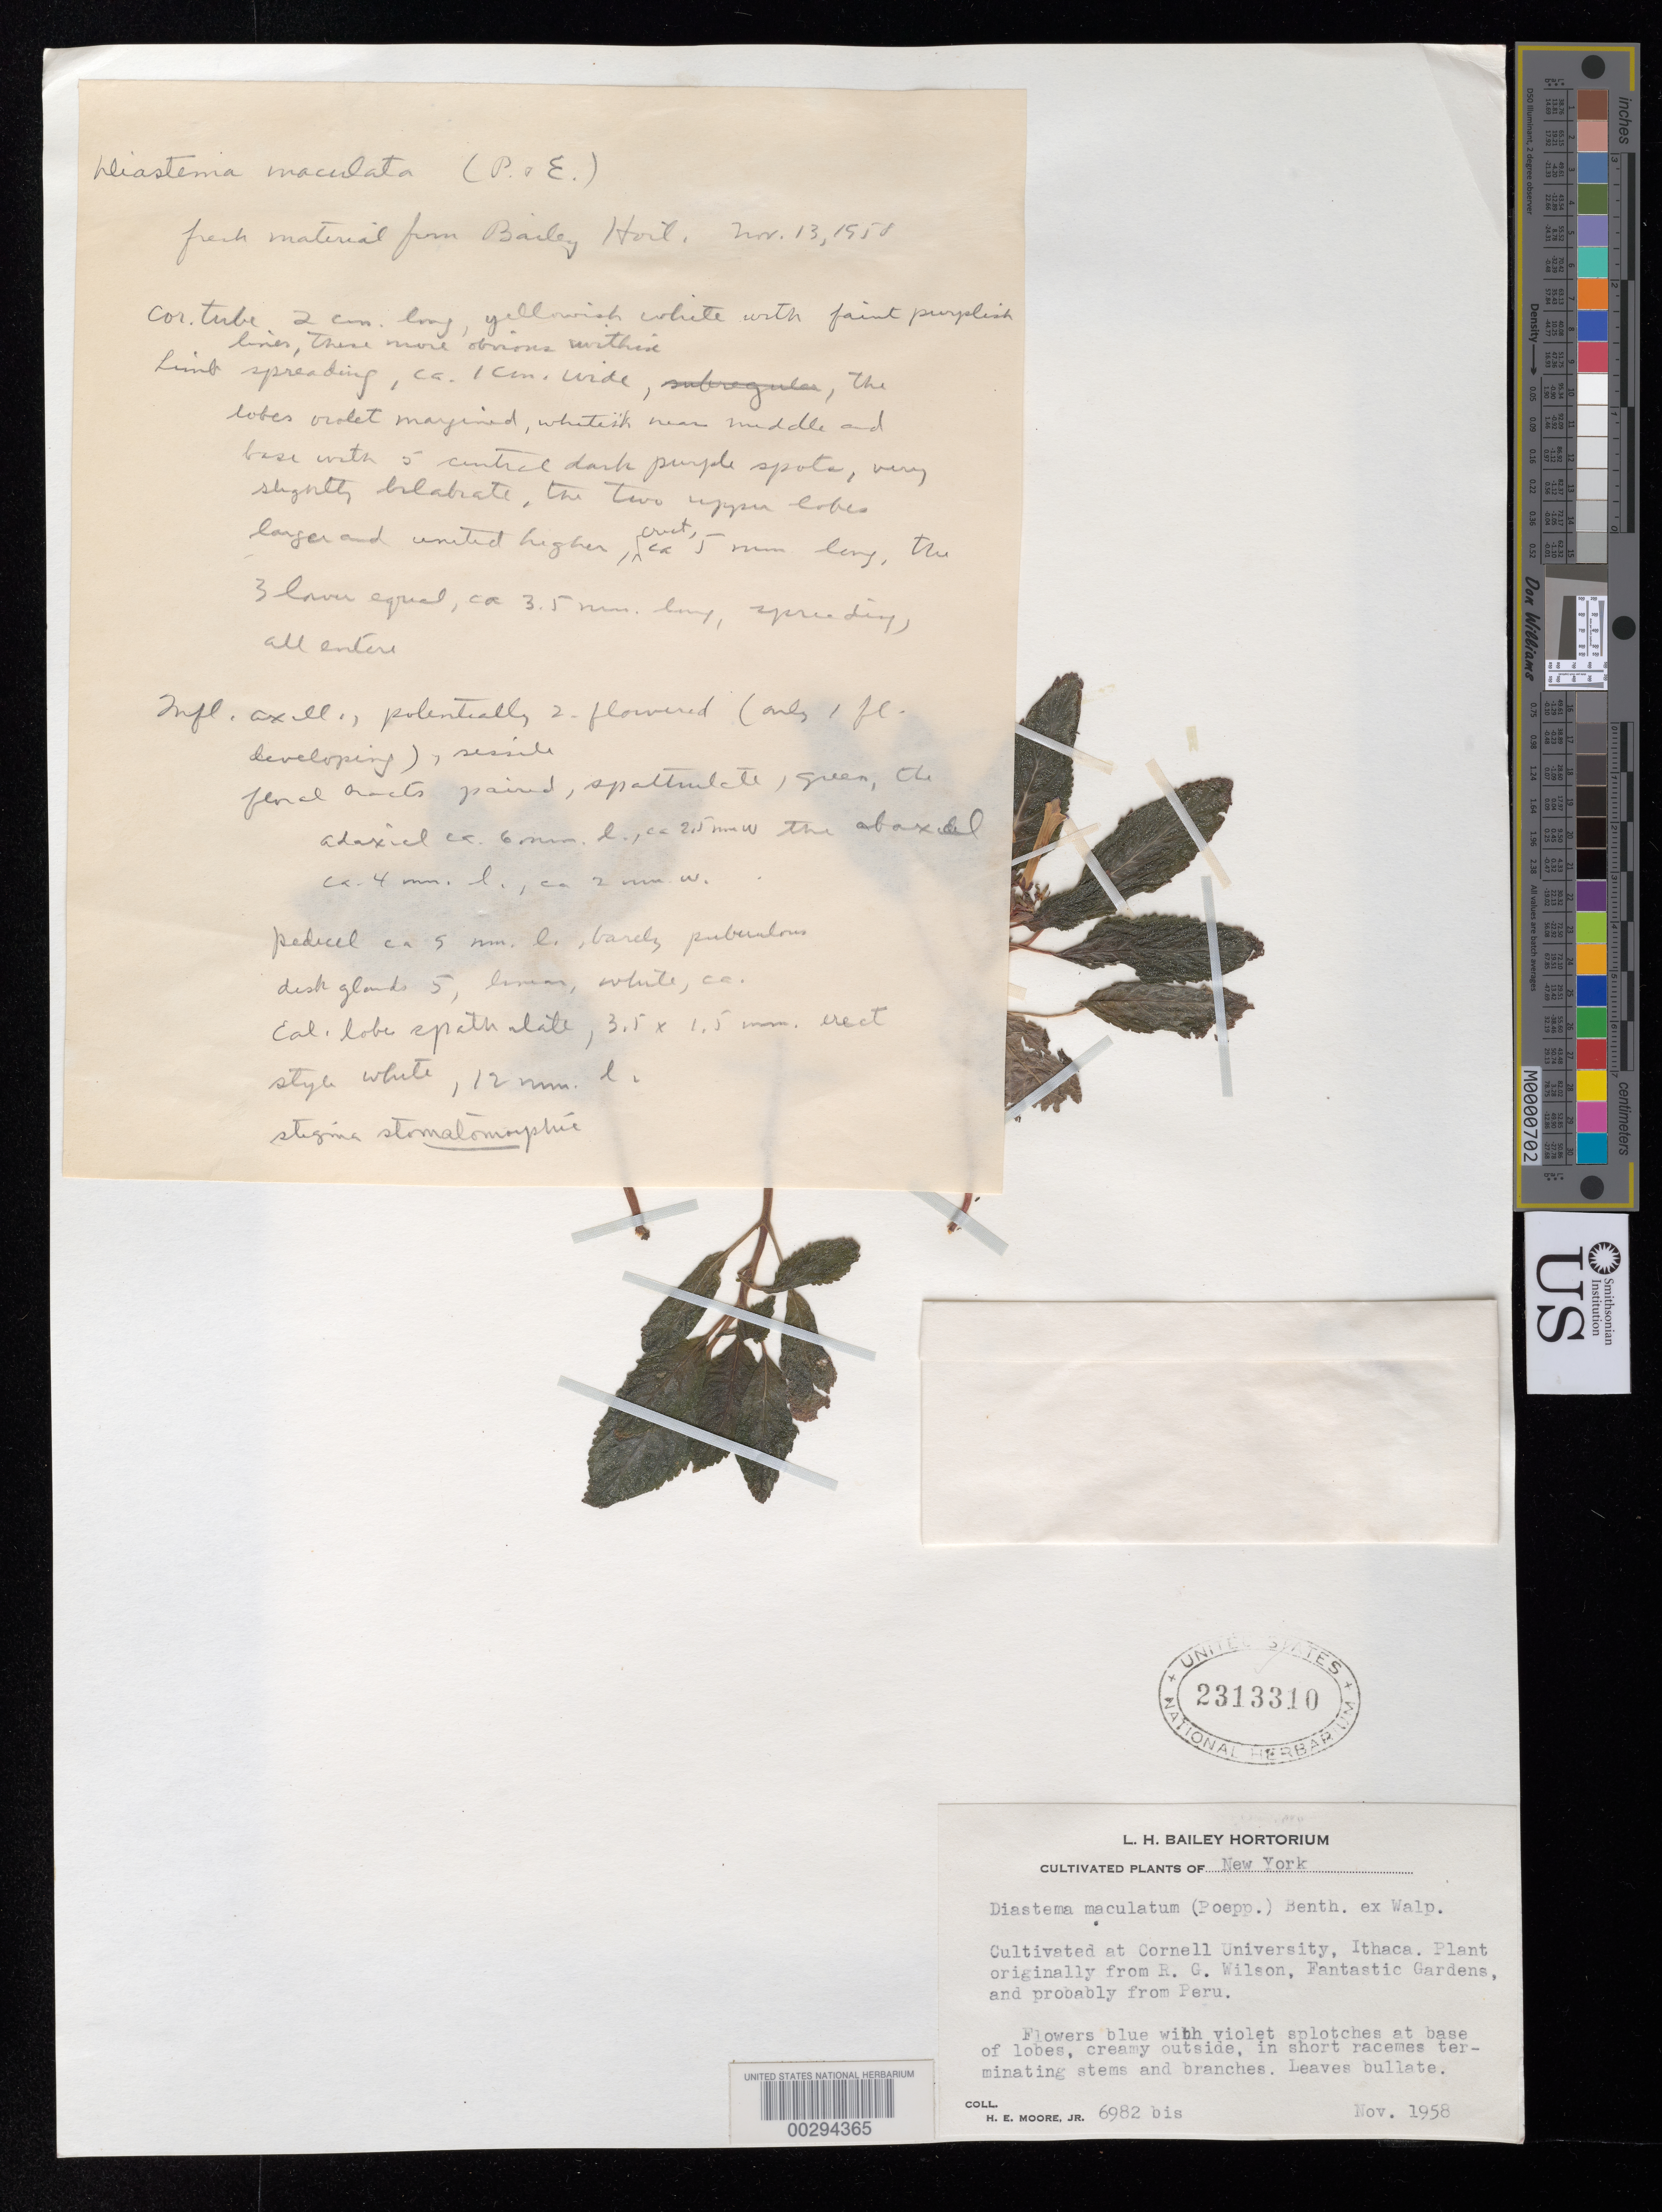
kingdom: Plantae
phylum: Tracheophyta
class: Magnoliopsida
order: Lamiales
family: Gesneriaceae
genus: Diastema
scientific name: Diastema maculatum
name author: (Poepp.) Benth. ex Walp.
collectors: H. E. Moore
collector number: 6982 bis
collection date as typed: Nov 1958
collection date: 1958-11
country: Peru (?)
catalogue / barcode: US 2313310